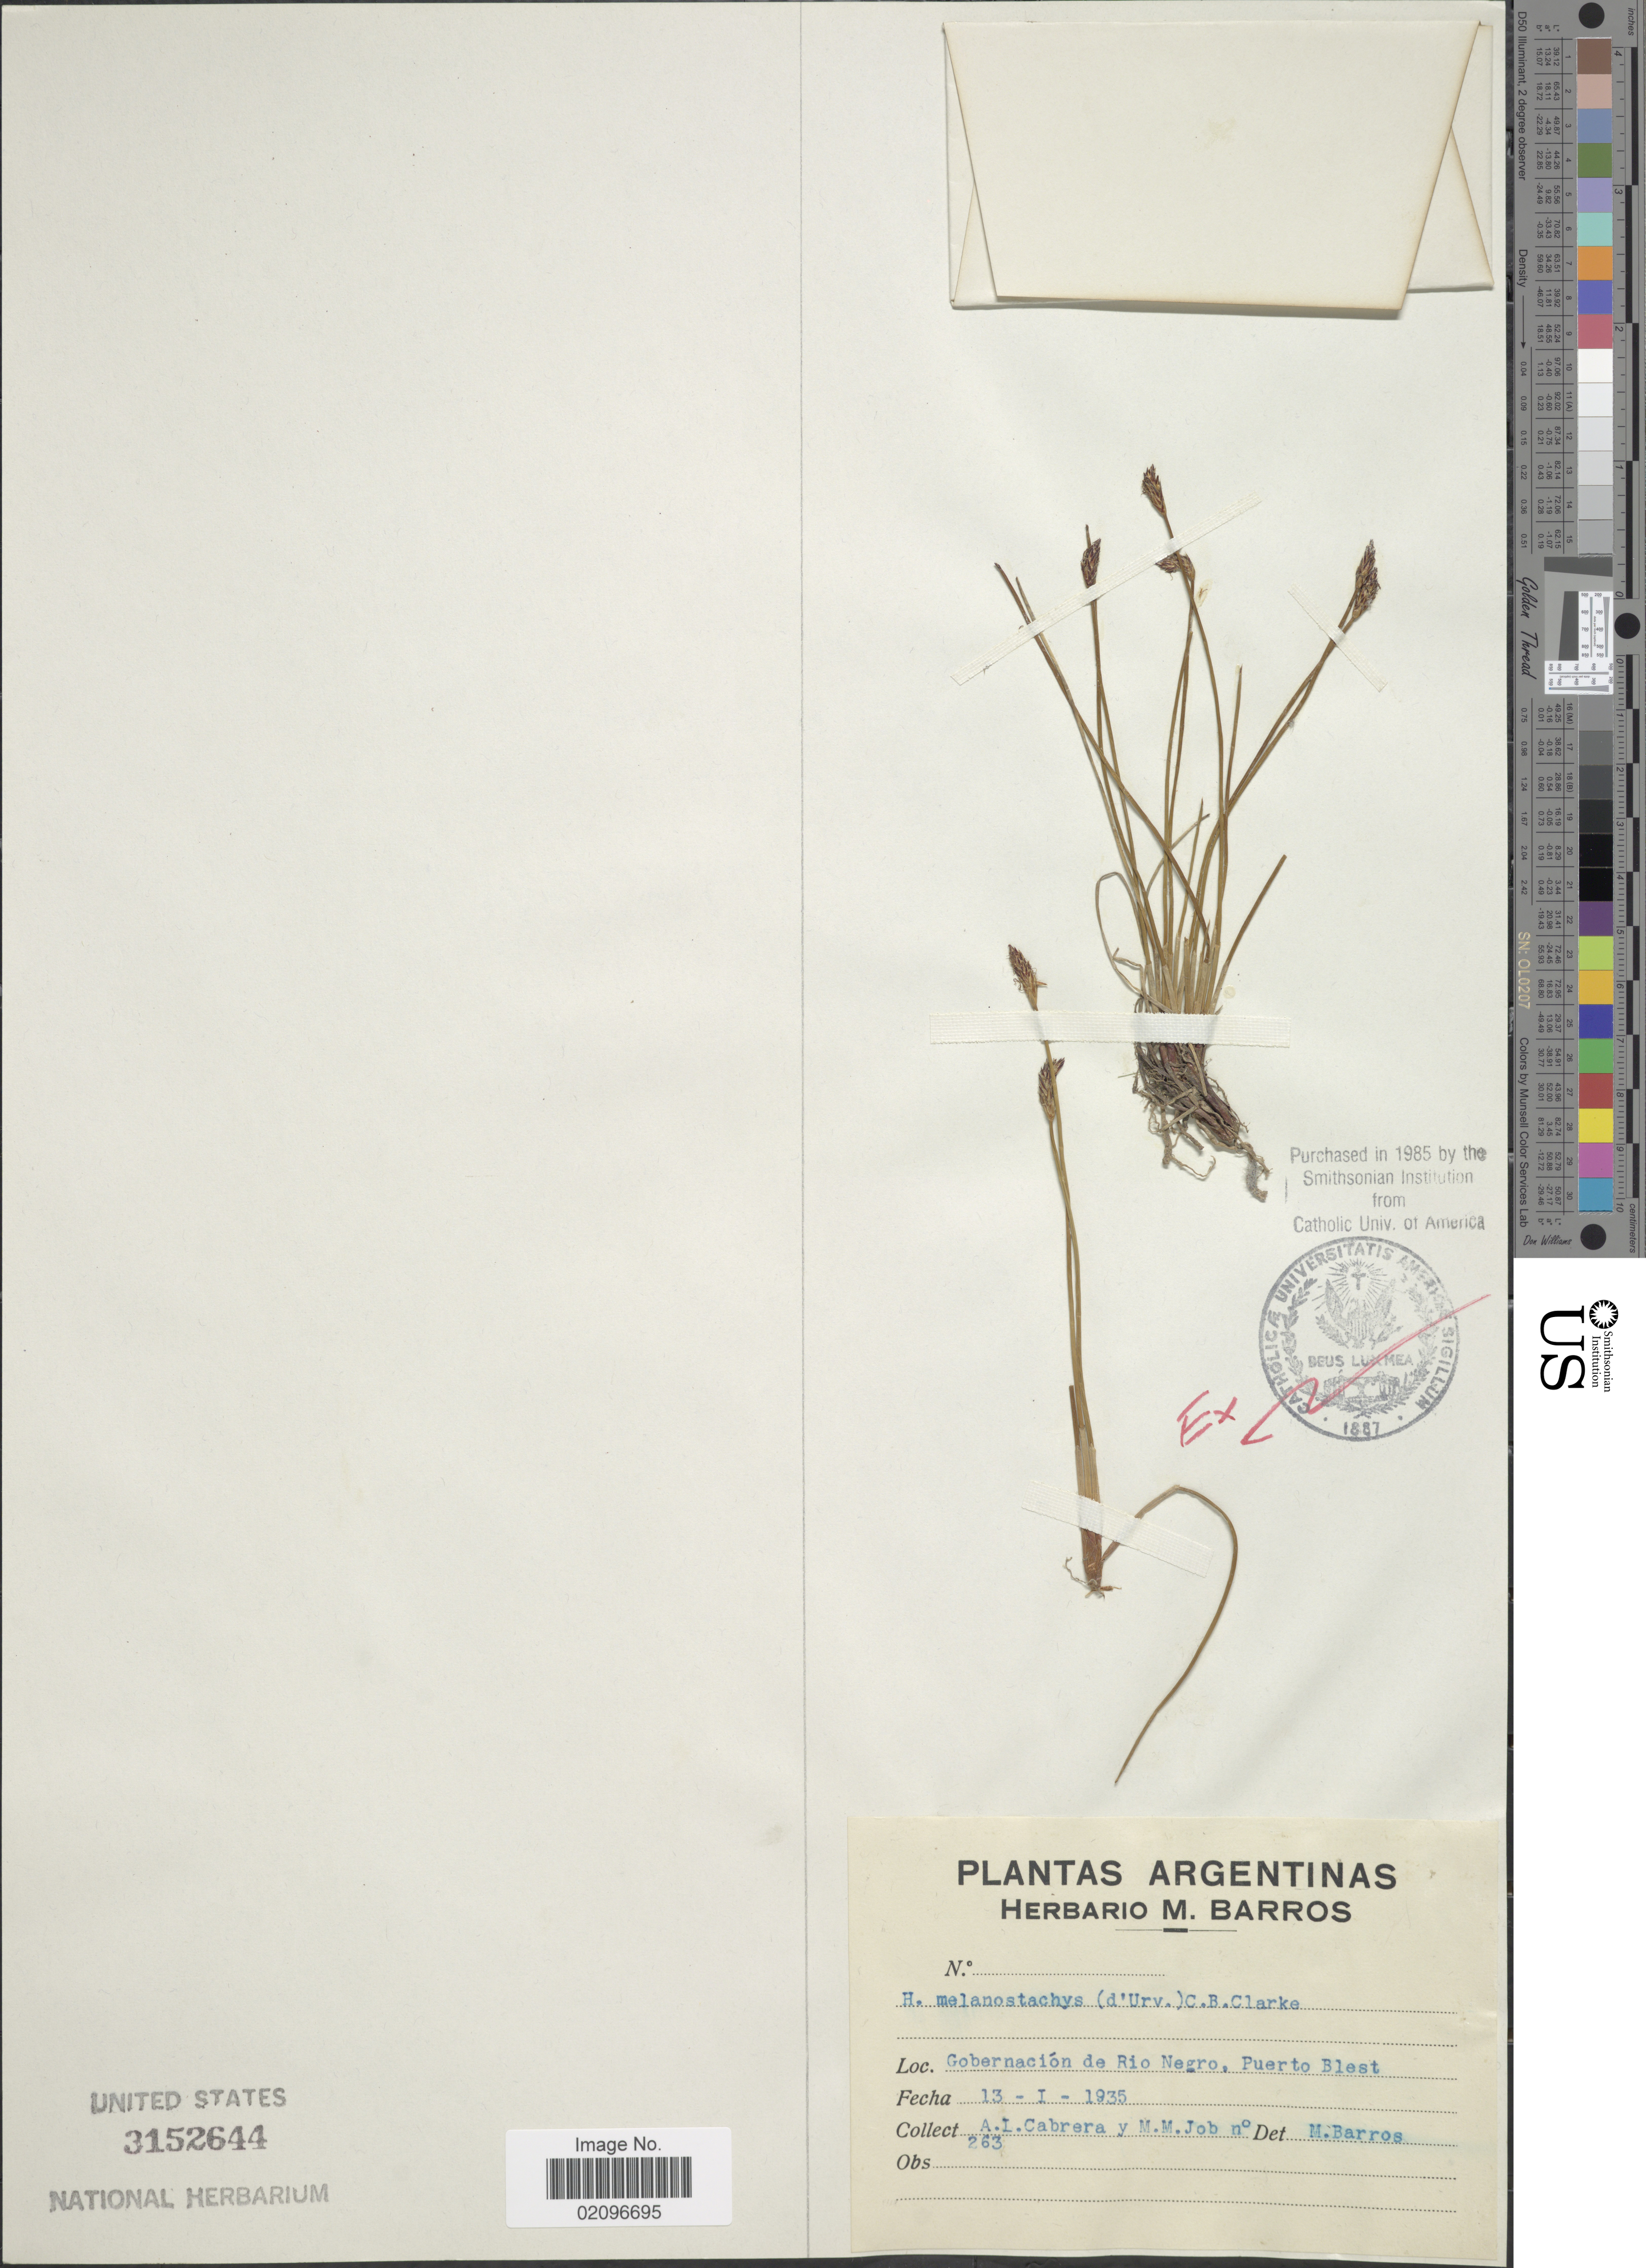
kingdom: Plantae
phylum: Tracheophyta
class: Liliopsida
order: Poales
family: Cyperaceae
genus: Eleocharis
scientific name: Eleocharis melanostachys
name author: (d'Urv.) C.B. Clarke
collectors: A. L. Cabrera & M. Job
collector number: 263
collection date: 1935-01-13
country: Argentina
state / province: Rio Negro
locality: Gobernacion de Rio Negro, Puerto Blest.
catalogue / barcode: US 3152644